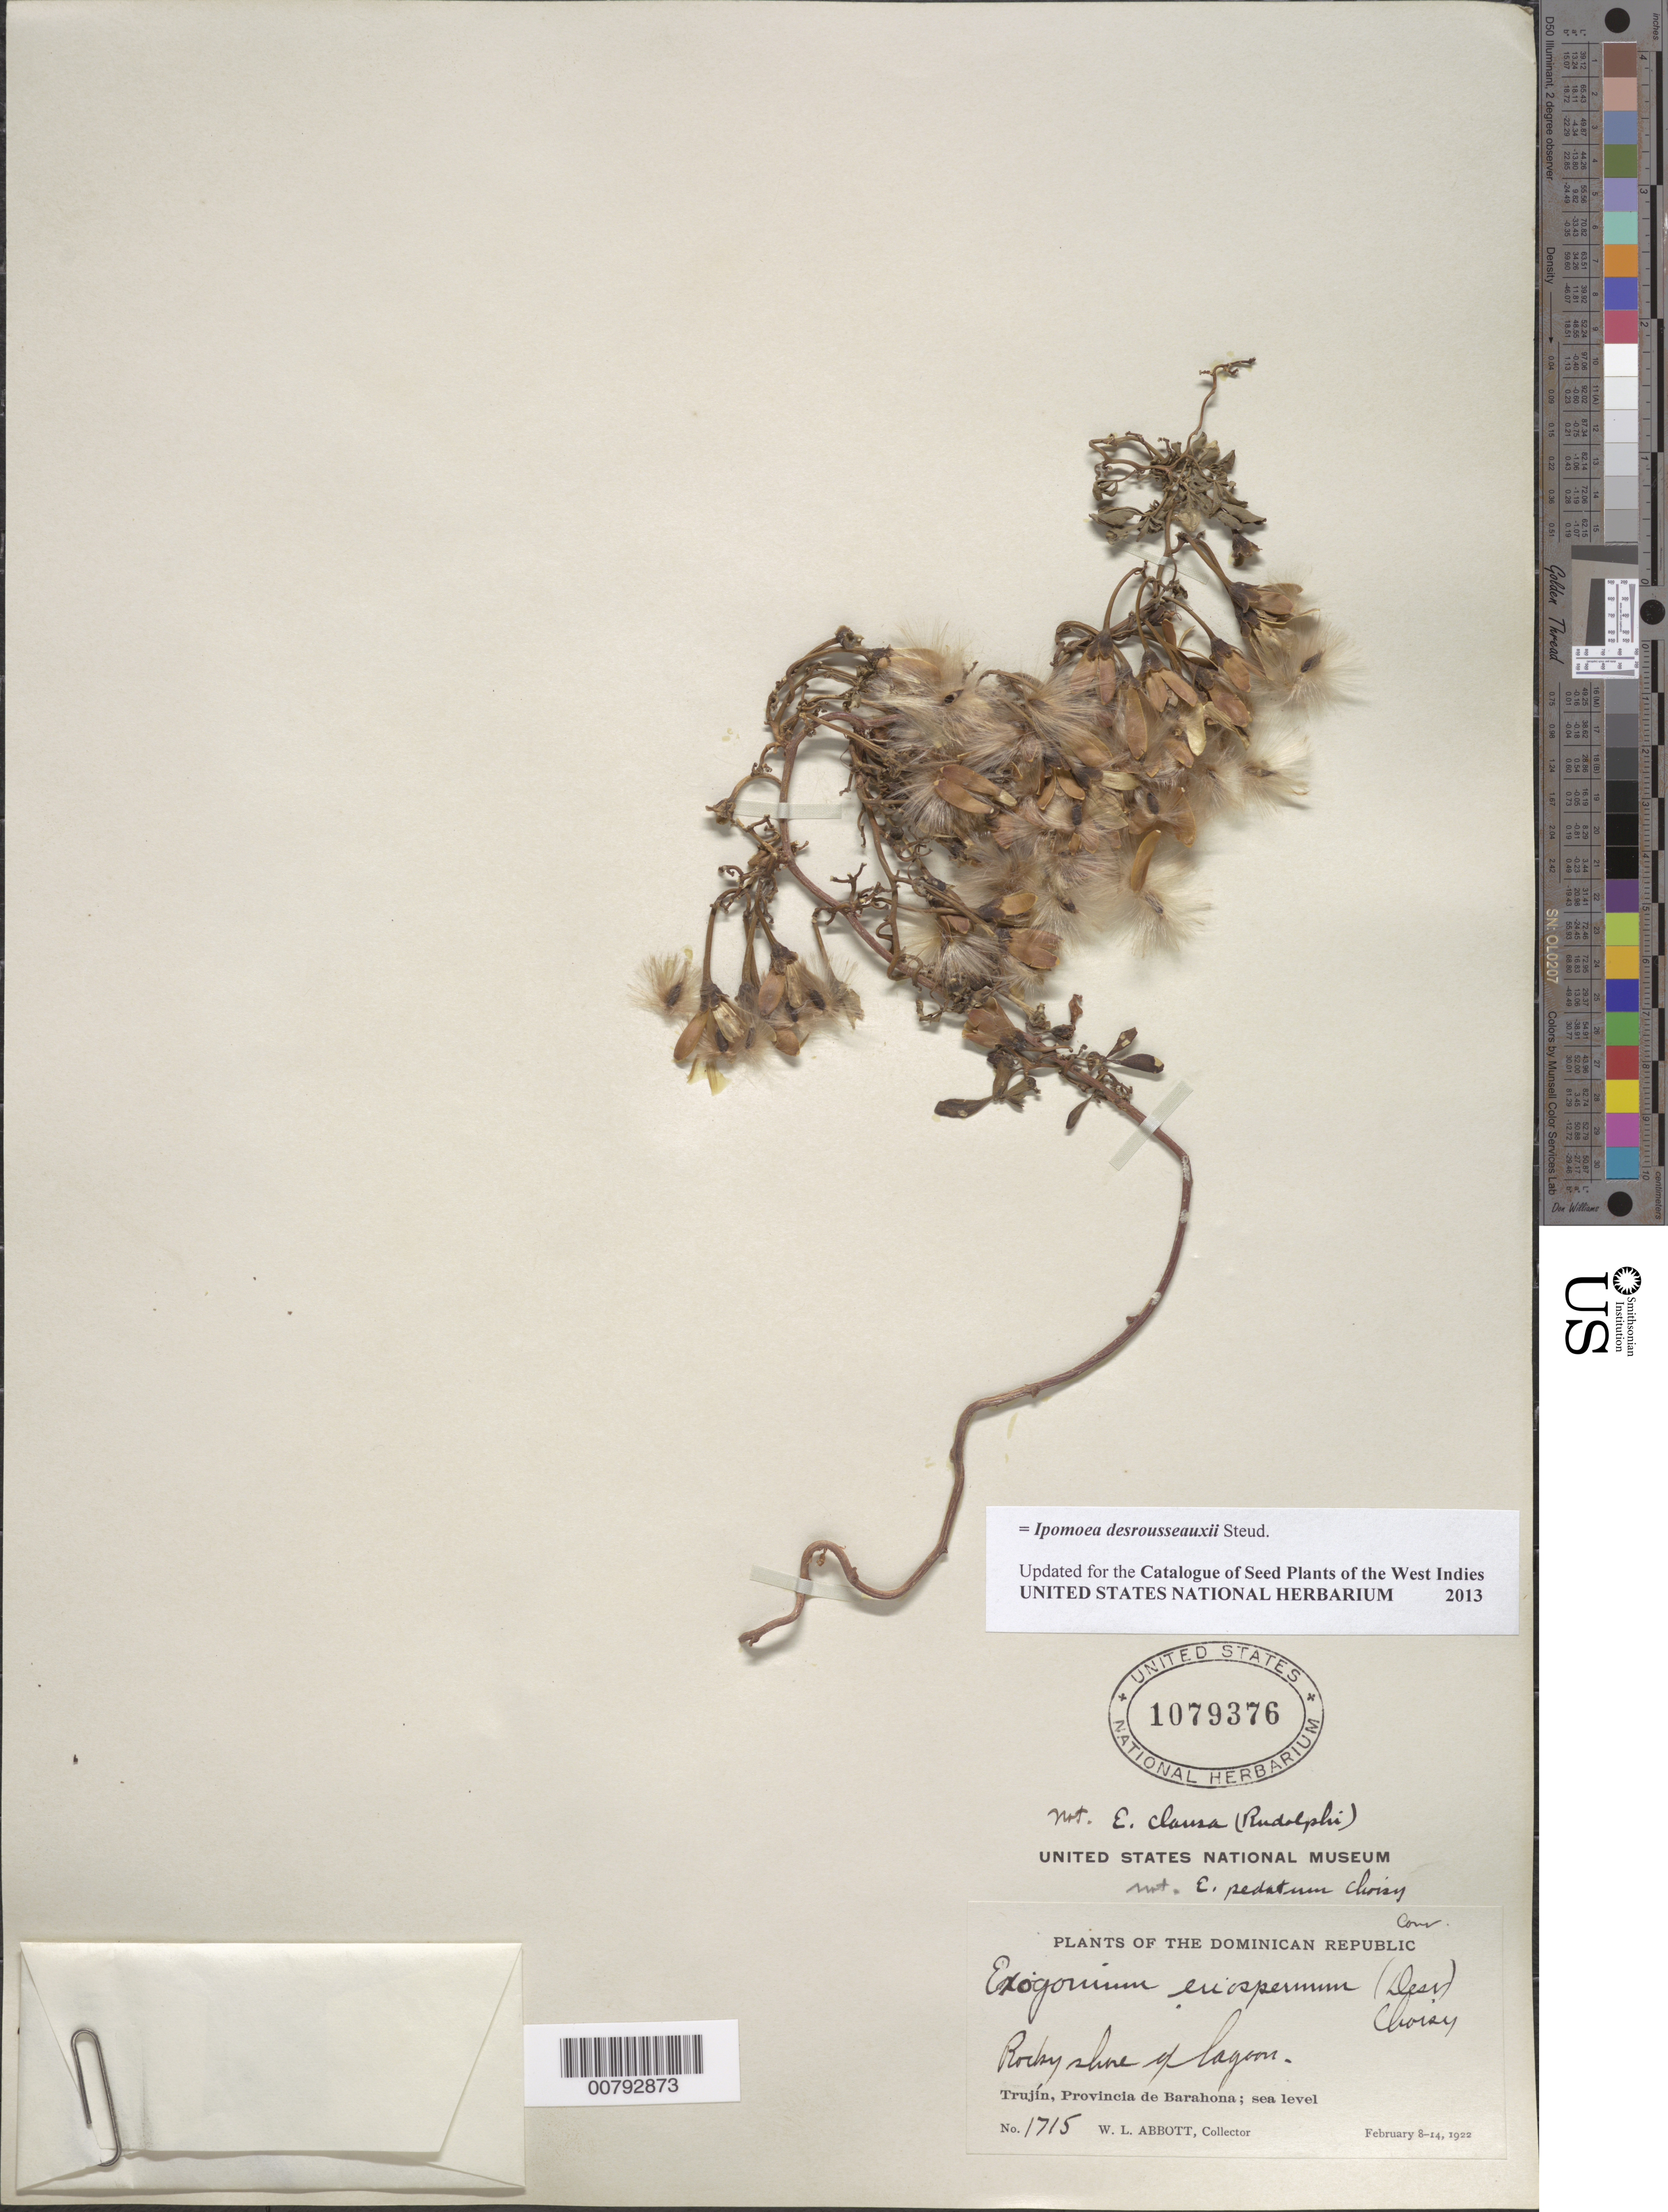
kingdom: Plantae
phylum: Tracheophyta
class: Magnoliopsida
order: Solanales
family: Convolvulaceae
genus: Ipomoea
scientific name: Ipomoea desrousseauxii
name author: Steud.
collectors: W. L. Abbott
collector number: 1715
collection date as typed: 08 Feb 1922 to 14 Feb 1922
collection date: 1922-02-08/1922-02-14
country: Dominican Republic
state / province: Barahona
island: Hispaniola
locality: Trujín.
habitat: Rocky shore of lagoon.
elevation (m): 0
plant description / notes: . "Memorandum for Mr. Leonard: Dr. Urban says that Abbott 1690, 1715 and 1723 are all true Ipomoea eriosperma (Desv.) Urb. 06Aug1925"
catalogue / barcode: US 1079376